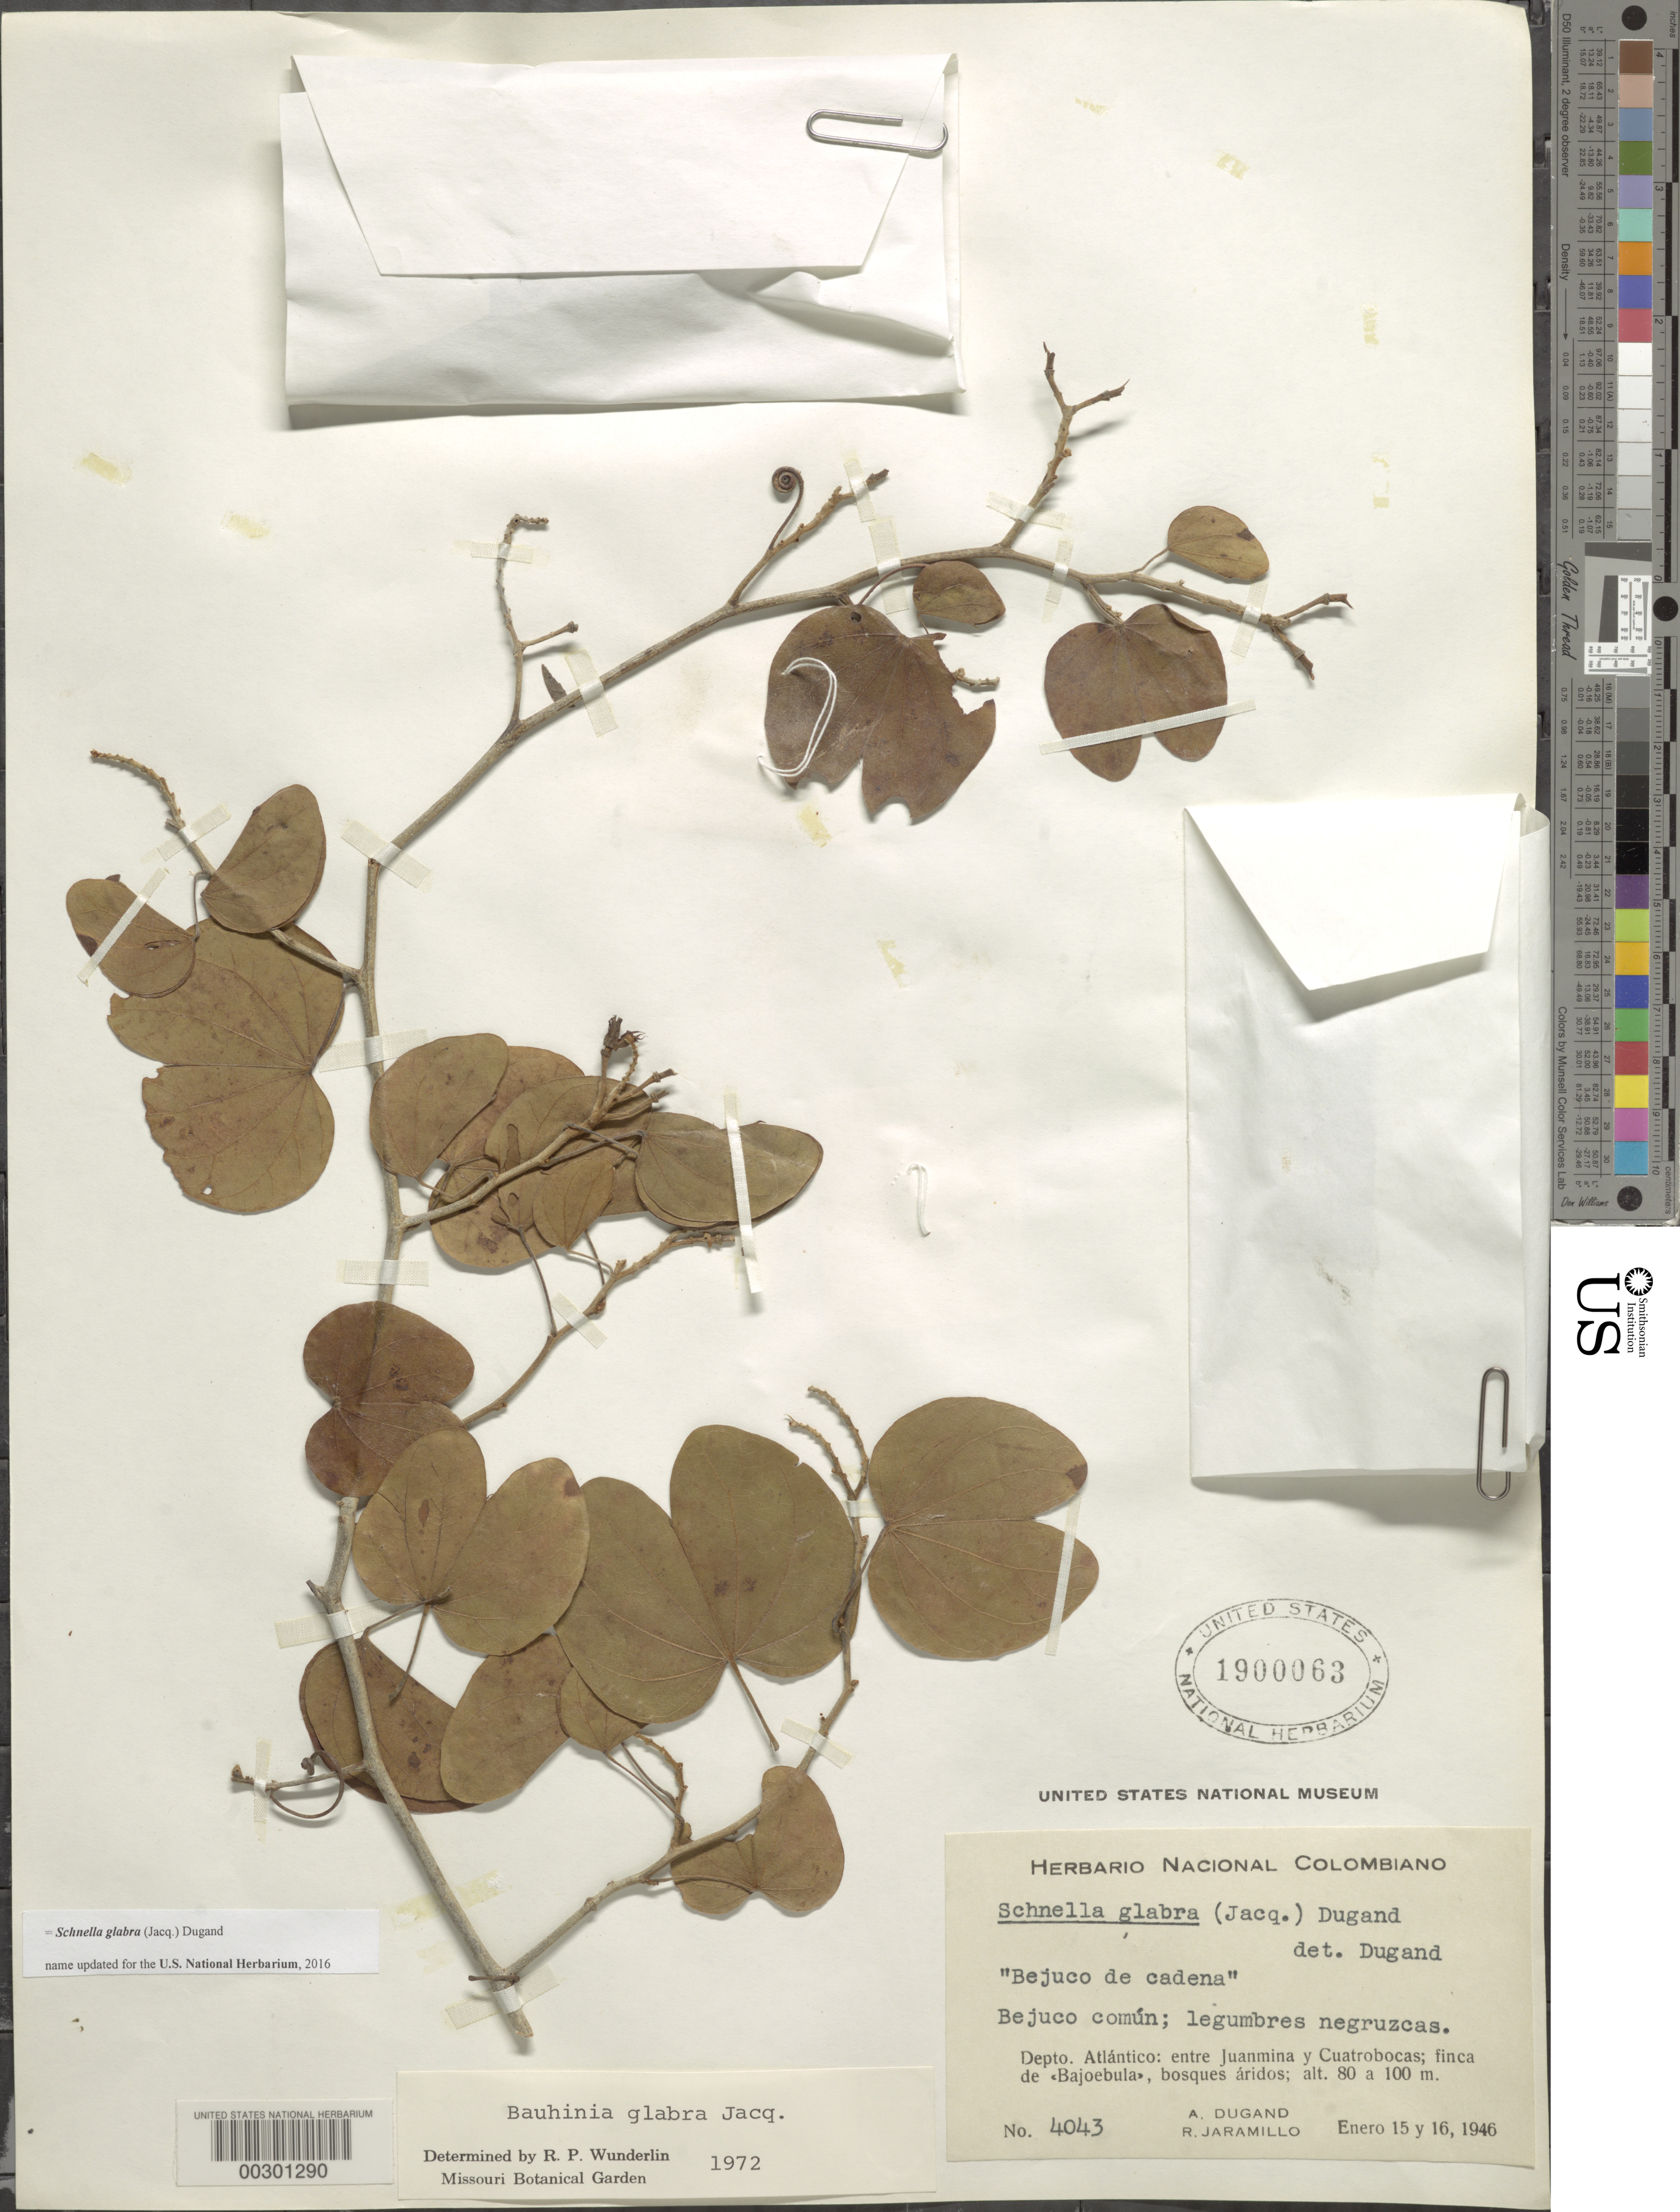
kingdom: Plantae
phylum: Tracheophyta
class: Magnoliopsida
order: Fabales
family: Fabaceae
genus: Schnella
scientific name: Schnella glabra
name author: (Jacq.) Dugand G.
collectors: A. Dugand G. & R. Jaramillo M.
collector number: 4043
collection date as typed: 15 Jan 1946 to 16 Jan 1946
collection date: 1946-01-15/1946-01-16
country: Colombia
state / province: Atlántico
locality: Between Juan Mina and Cuatro Bocas; farm of "Bajoebula"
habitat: Dry forest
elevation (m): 80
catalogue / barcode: US 1900063